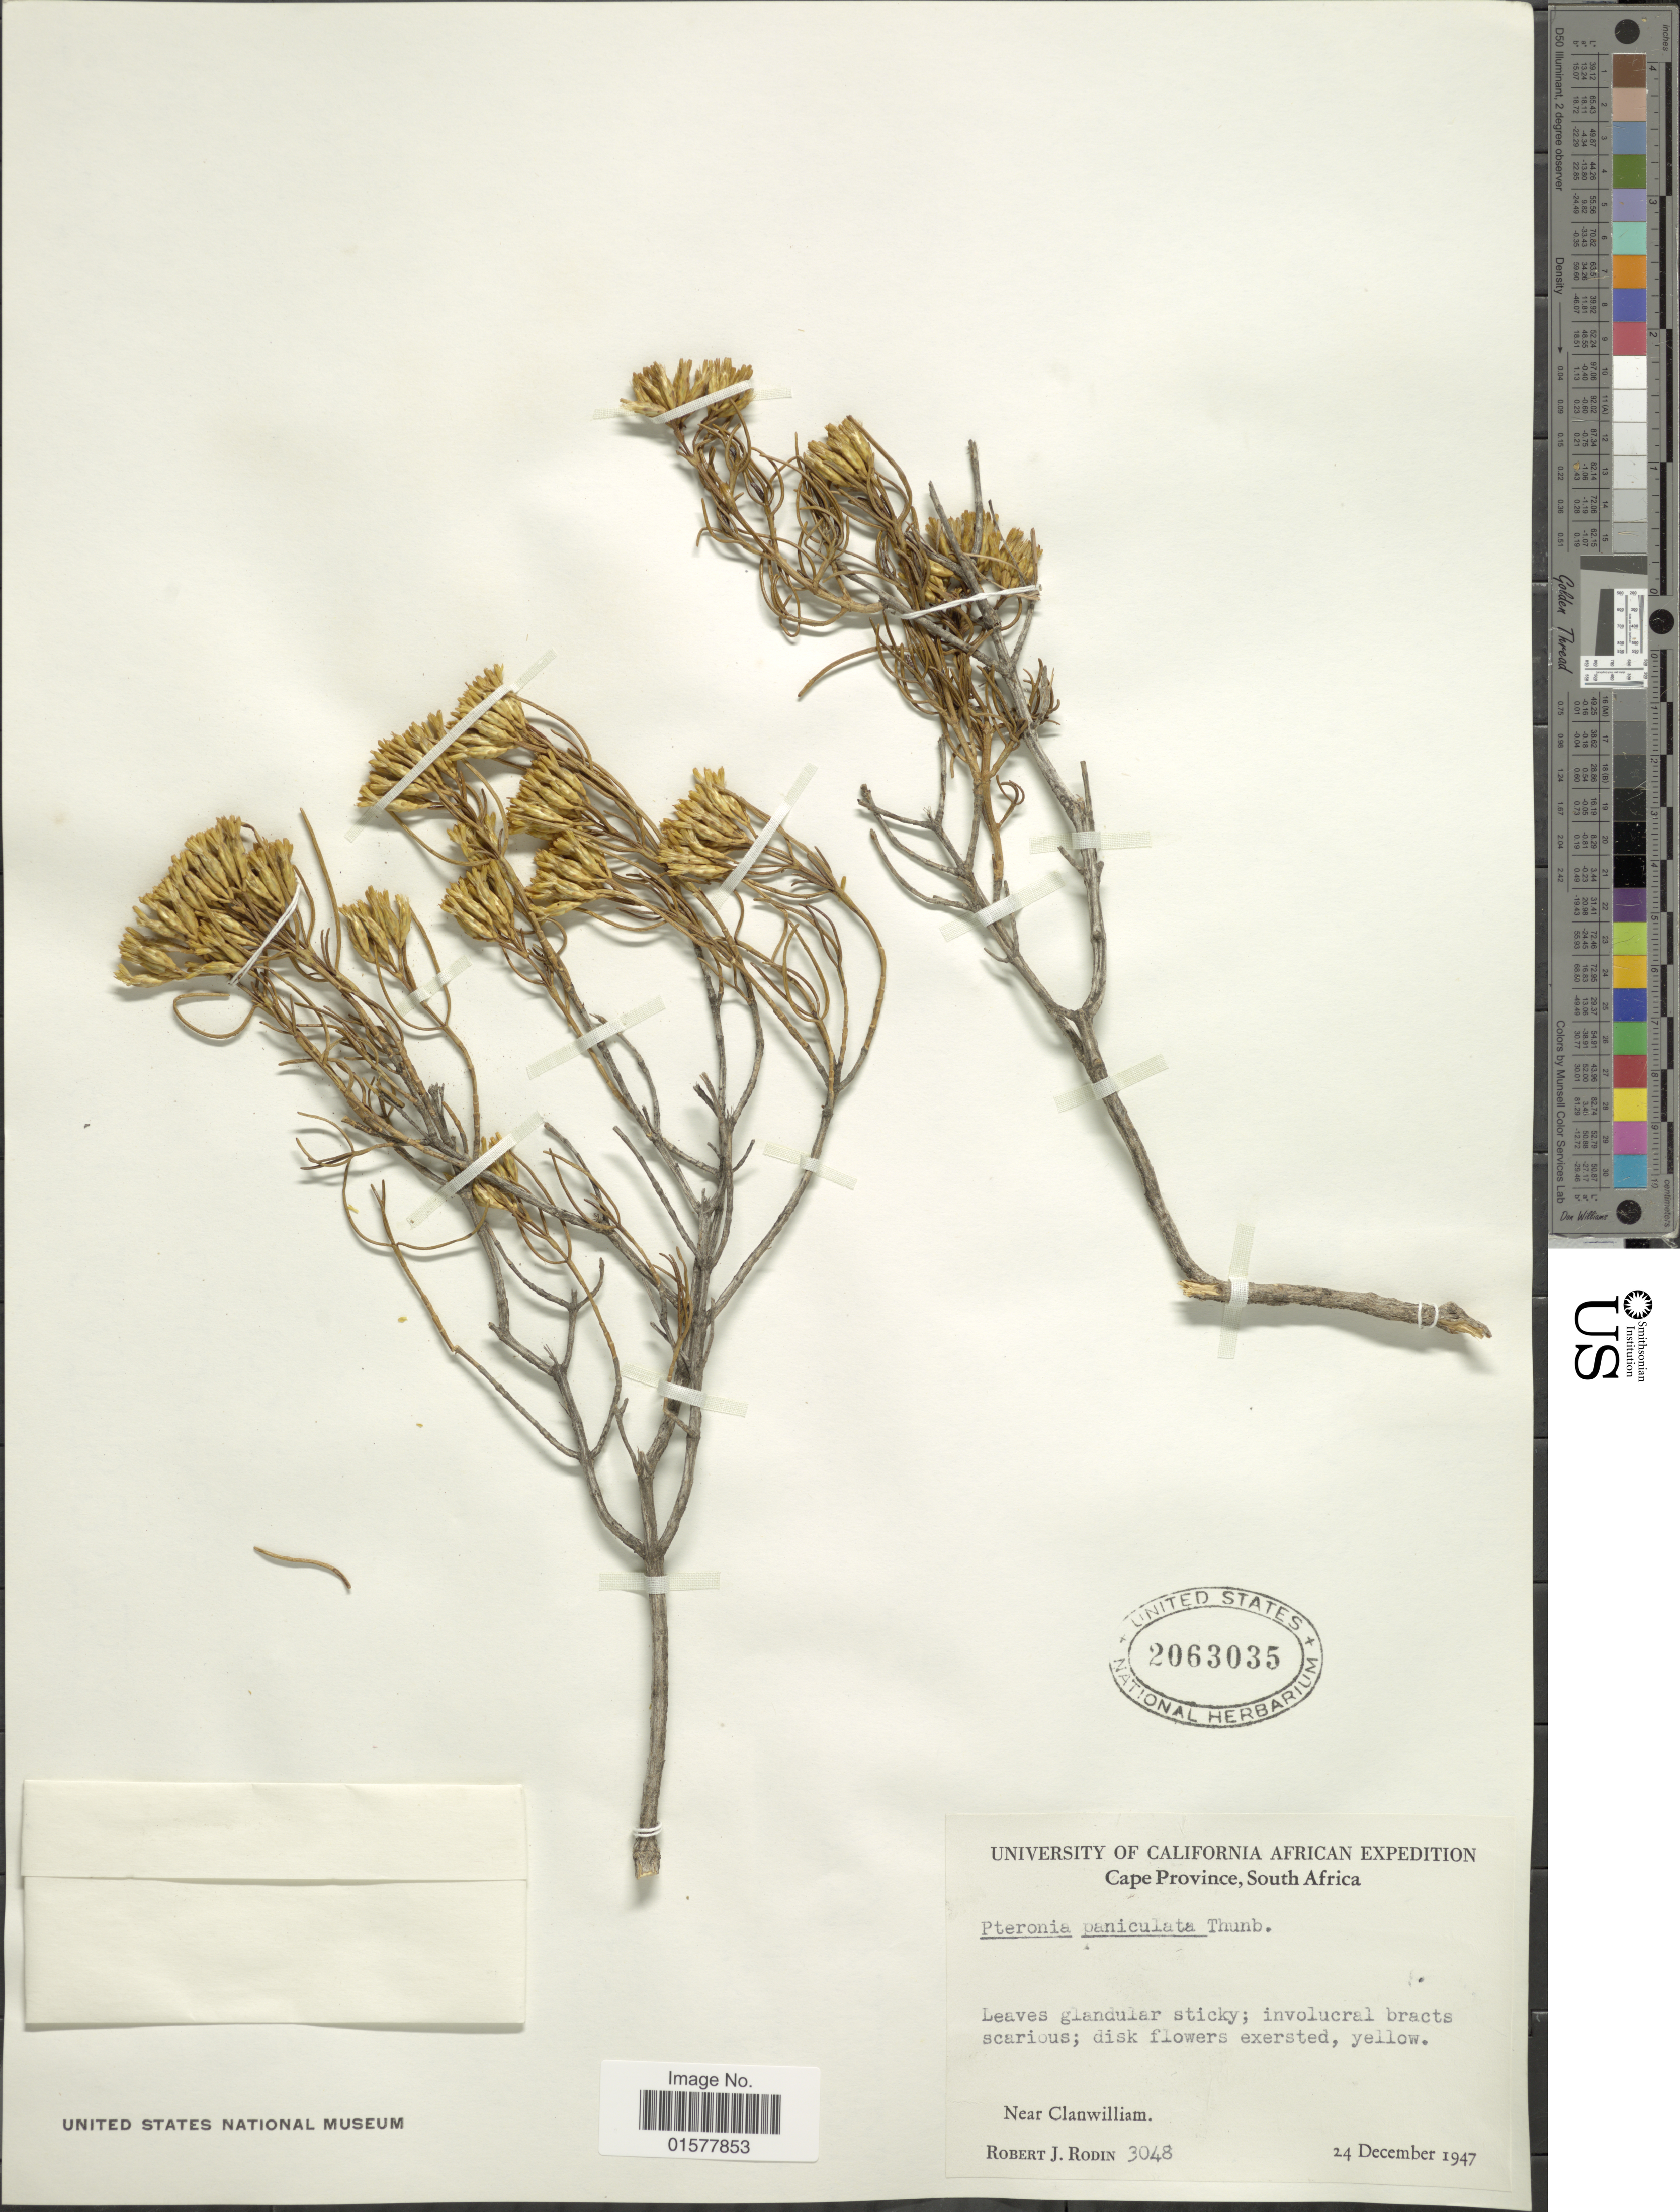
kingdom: Plantae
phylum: Tracheophyta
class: Magnoliopsida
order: Asterales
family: Asteraceae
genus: Pteronia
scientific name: Pteronia paniculata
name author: Thunb.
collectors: R. J. Rodin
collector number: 3048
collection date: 1947-12-24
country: South Africa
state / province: Western Cape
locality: Cape Province, South Africa, Near Clanwilliam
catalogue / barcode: US 2063035